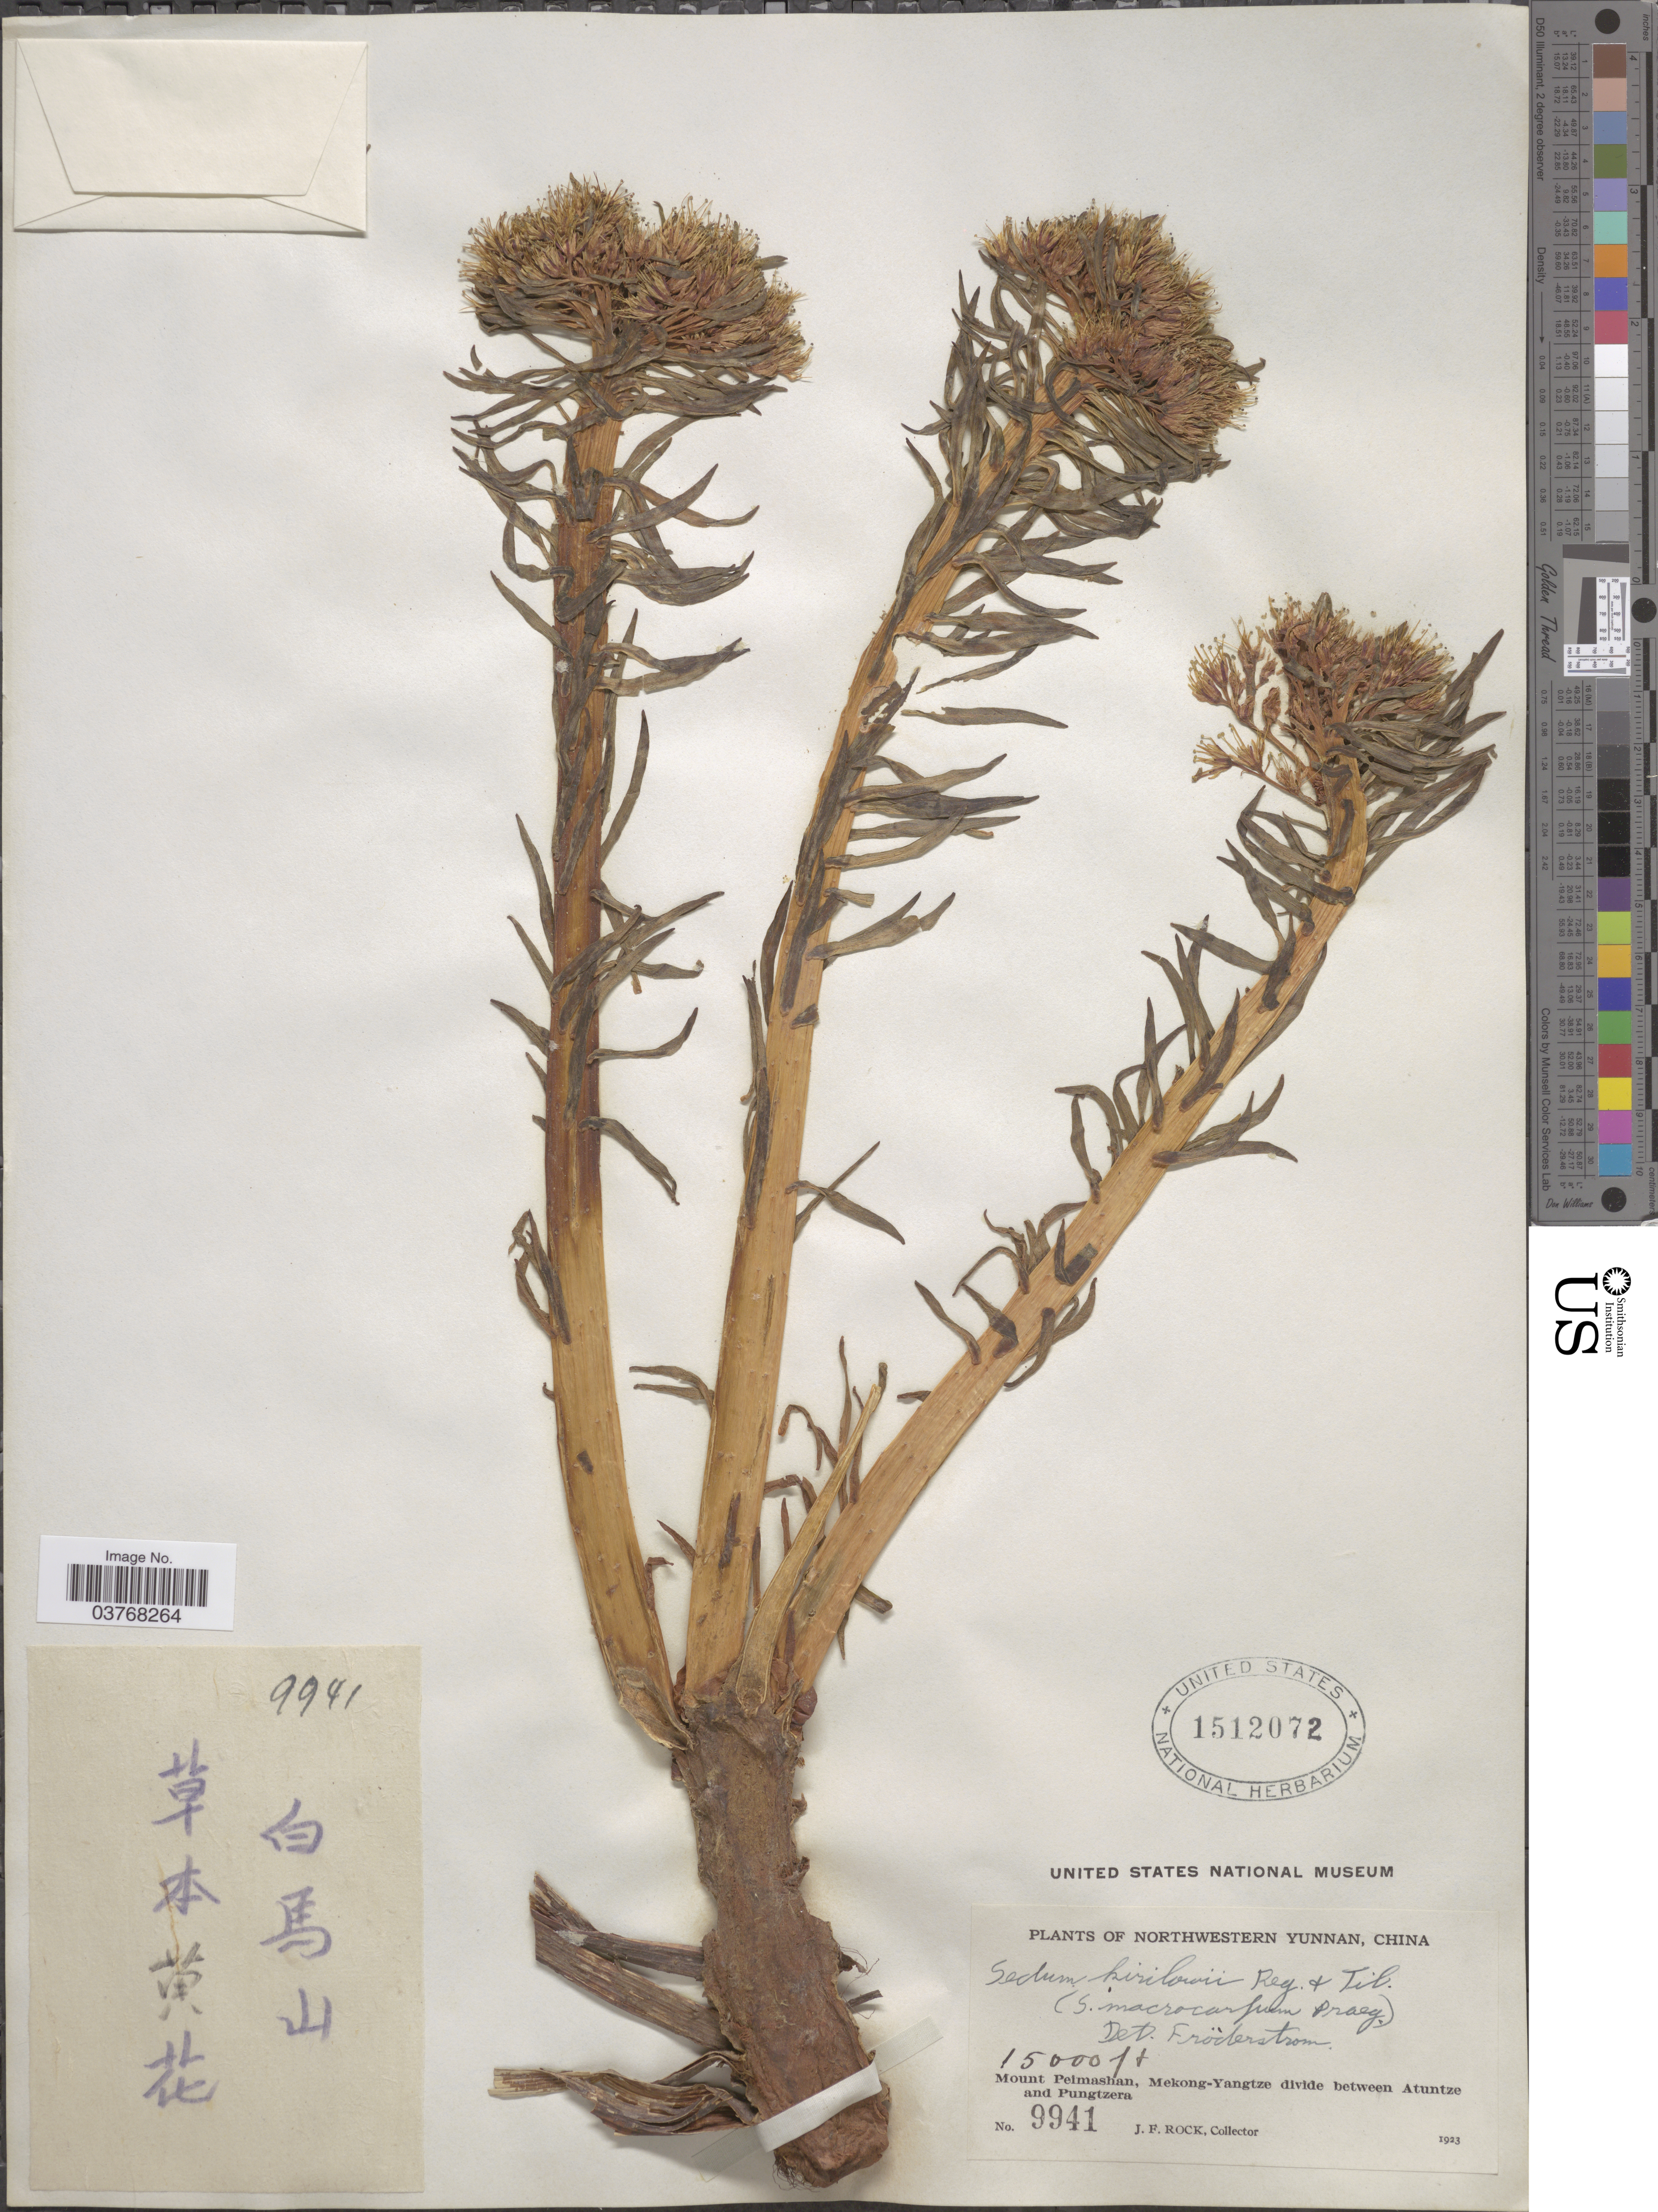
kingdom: Plantae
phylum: Tracheophyta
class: Magnoliopsida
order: Saxifragales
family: Crassulaceae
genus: Rhodiola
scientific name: Rhodiola kirilowii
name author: (Regel) Maxim.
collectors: J. Rock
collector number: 9941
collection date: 1923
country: China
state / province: Yunnan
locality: Northwestern Yunnan. Mount Peimashan, Mekong-Yangtze divide between Atuntze and Pungtzera.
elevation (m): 4572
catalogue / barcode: US 1512072